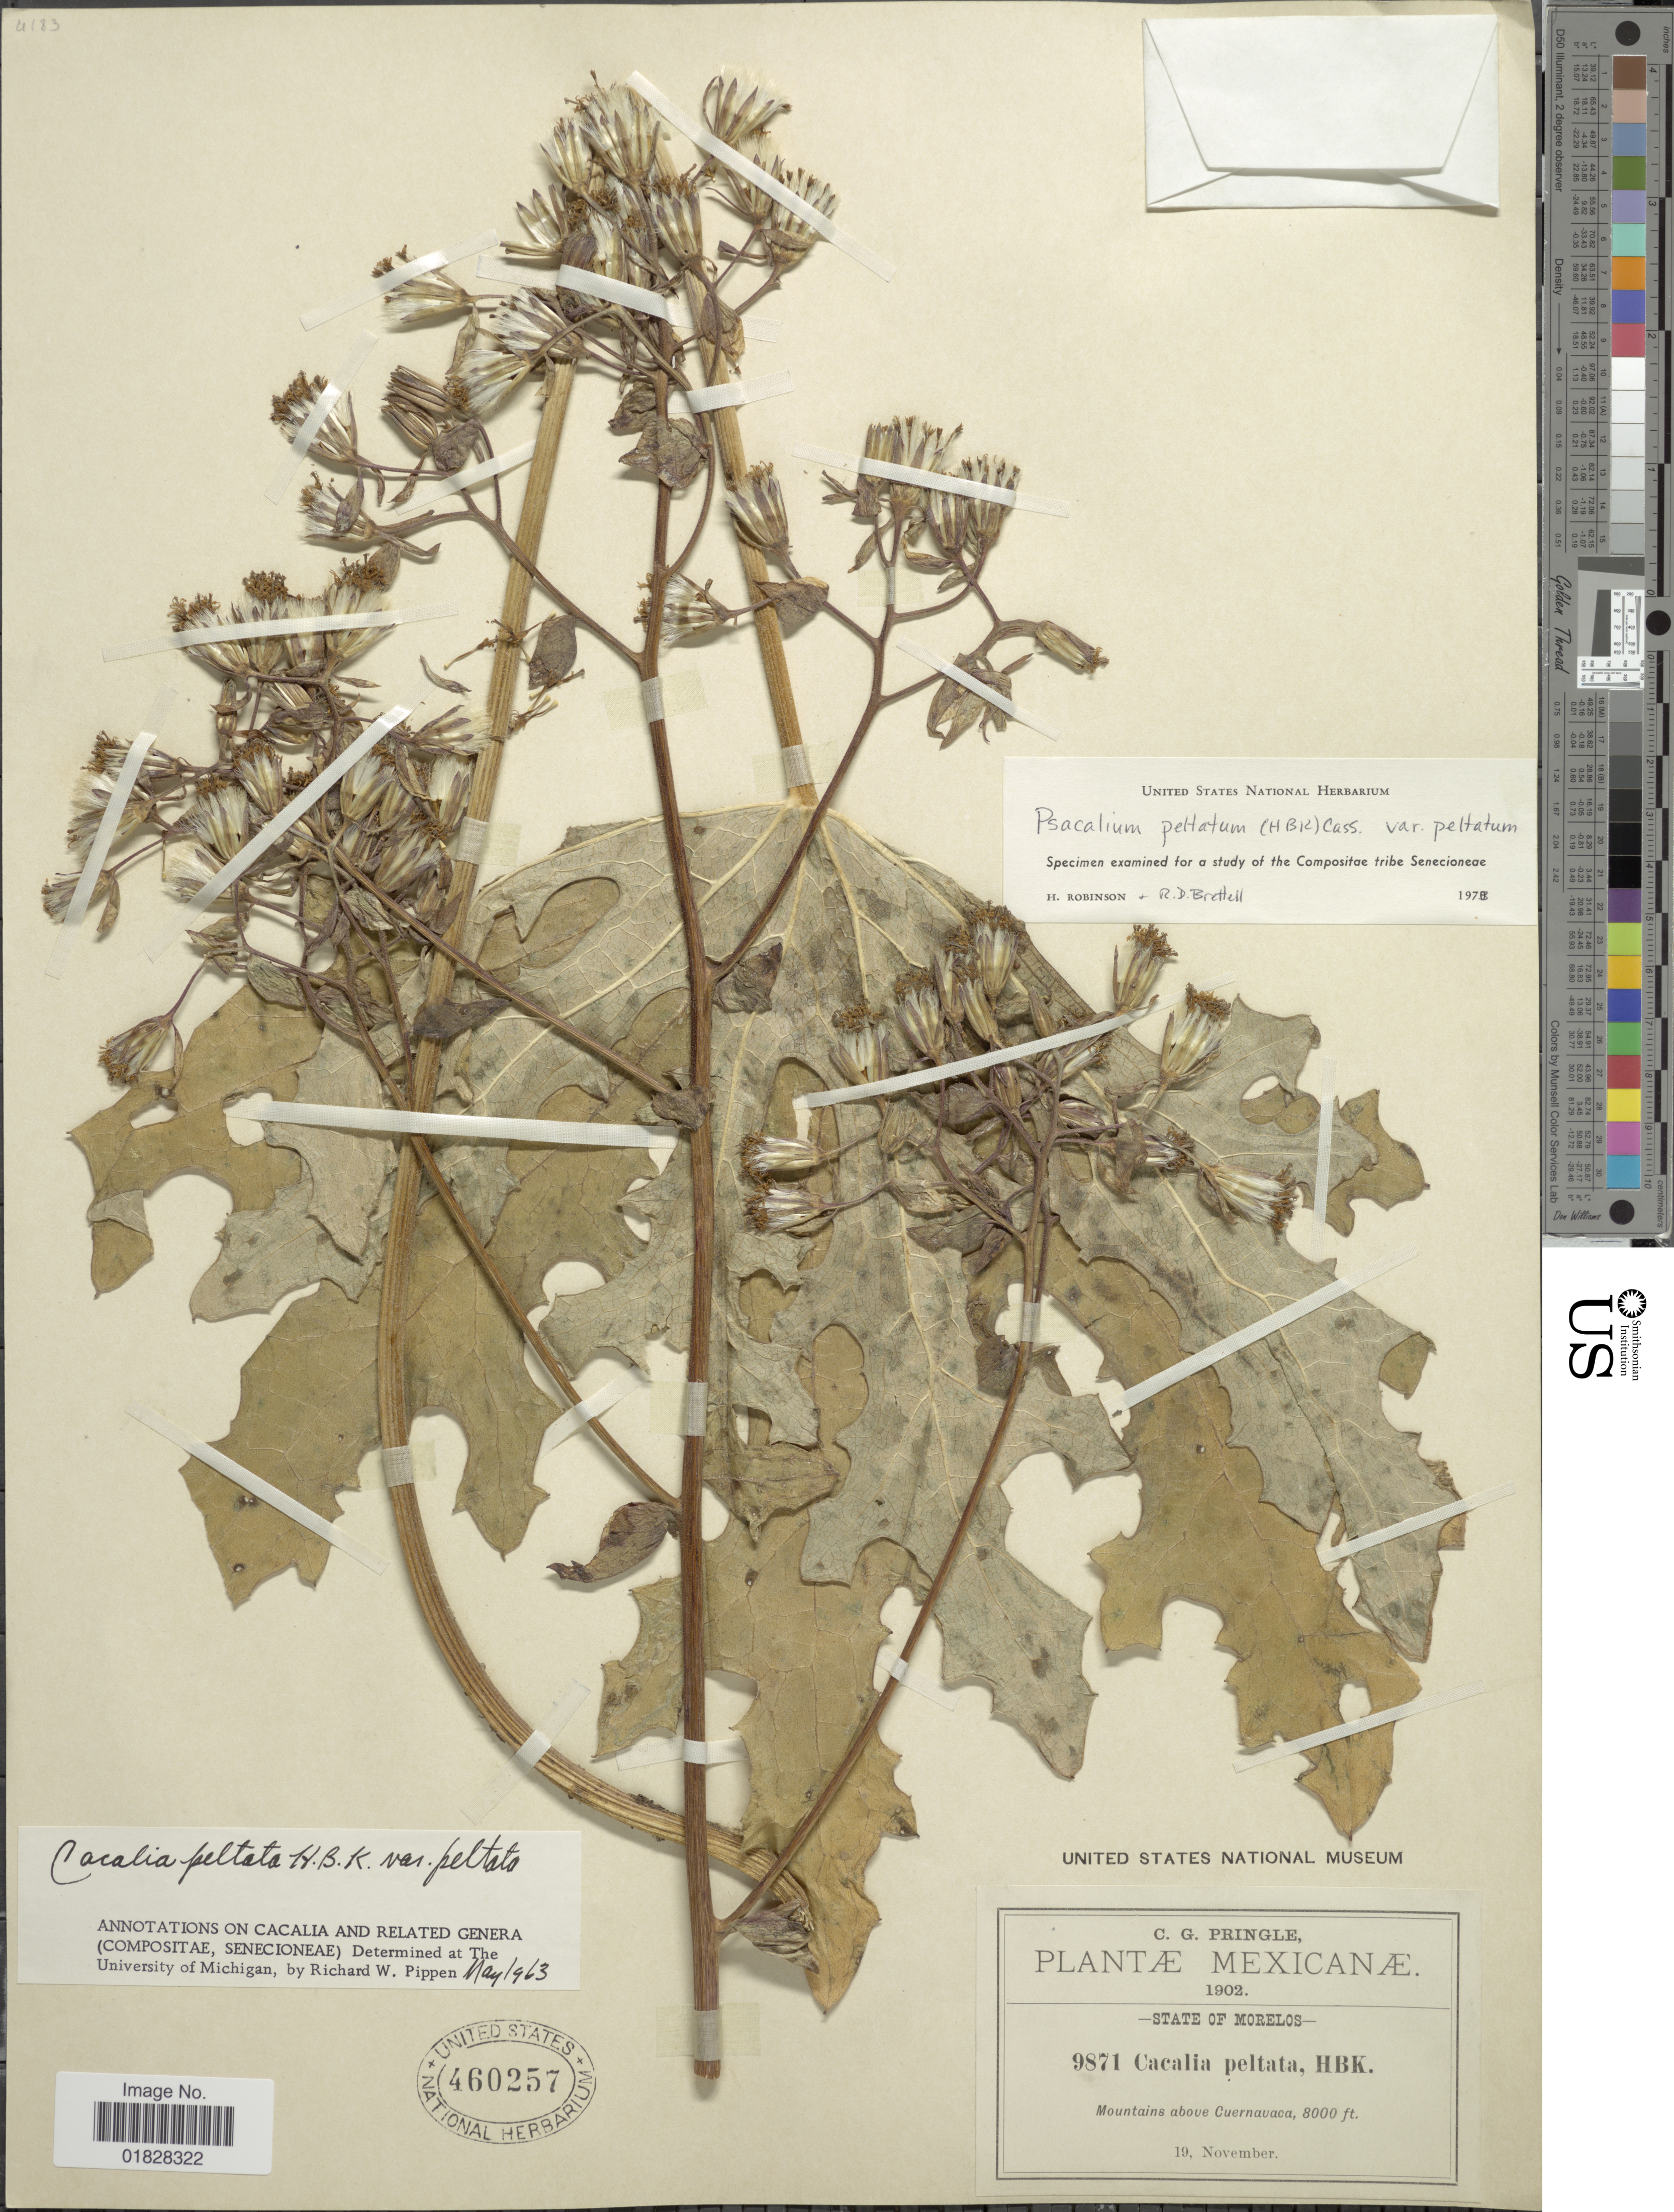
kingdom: Plantae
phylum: Tracheophyta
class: Magnoliopsida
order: Asterales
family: Asteraceae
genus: Psacalium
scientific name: Psacalium peltatum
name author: Cass.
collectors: C. G. Pringle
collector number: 9871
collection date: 1902-11-19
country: Mexico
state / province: Morelos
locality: State of Morelos. Mountains above Cuernavaca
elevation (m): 2438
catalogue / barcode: US 460257